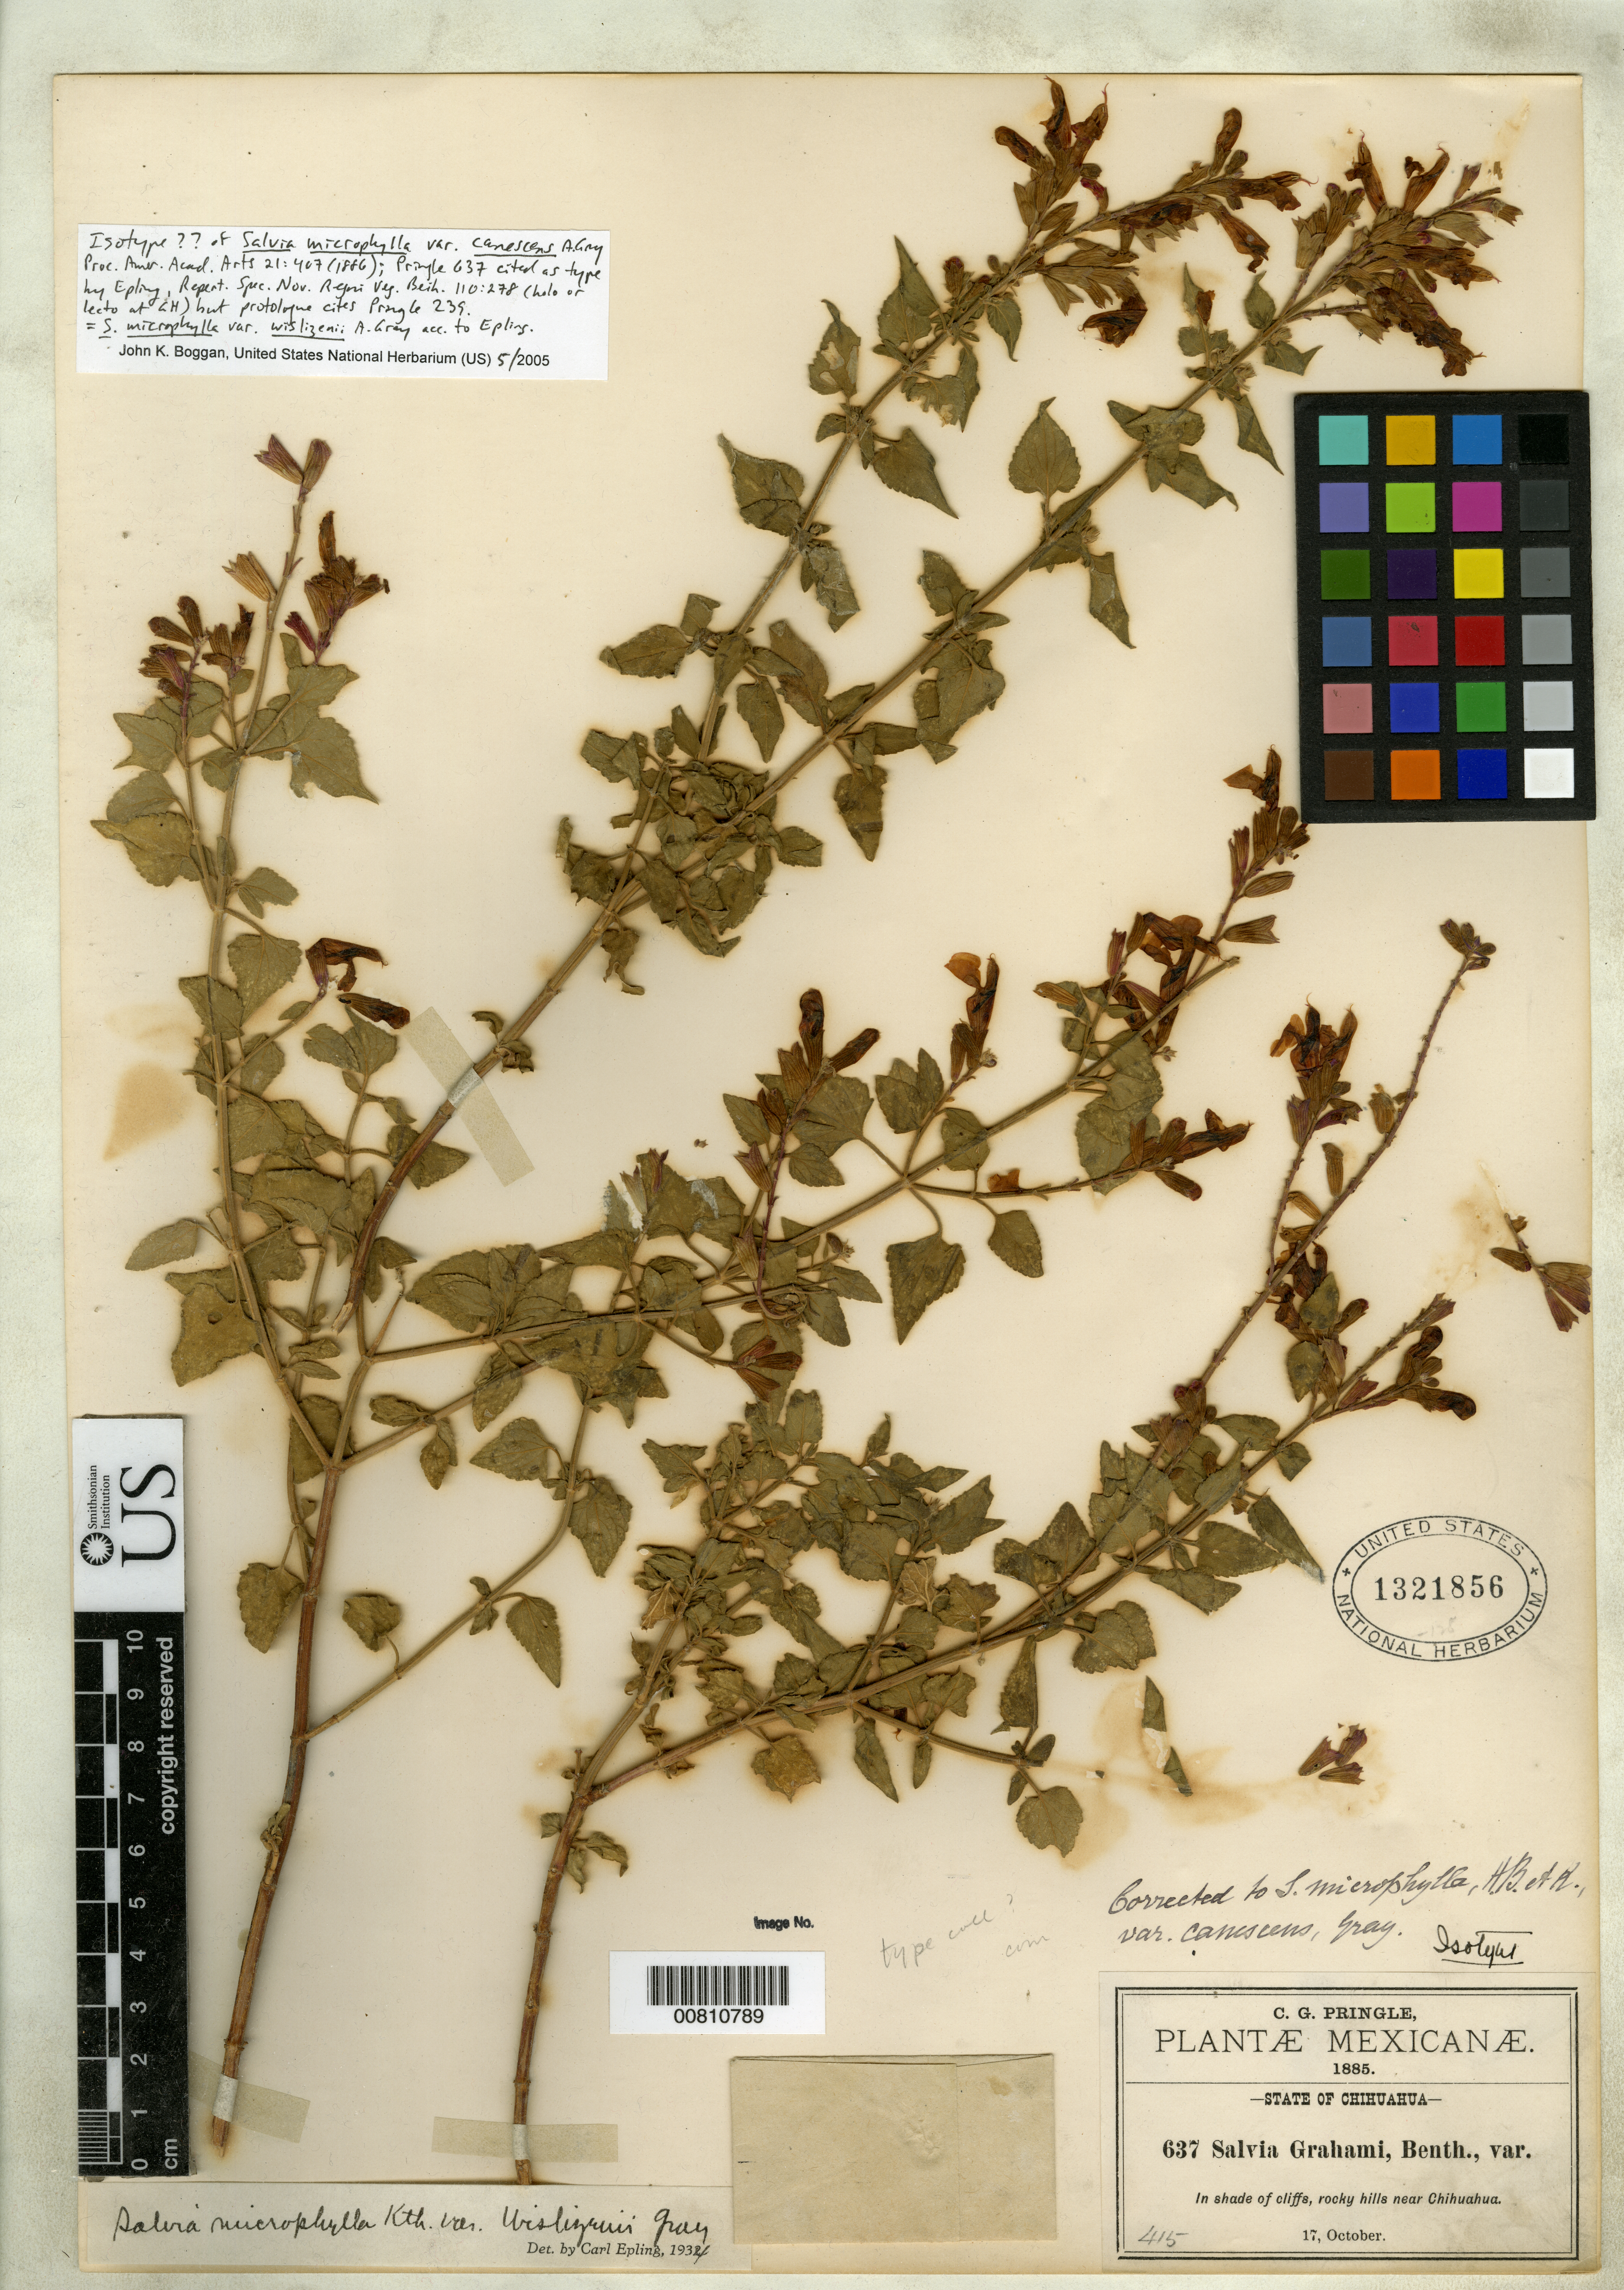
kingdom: Plantae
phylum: Tracheophyta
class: Magnoliopsida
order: Lamiales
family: Lamiaceae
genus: Salvia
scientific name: Salvia microphylla var. canescens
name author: A. Gray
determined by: Epling, C. C.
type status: Possible Isotype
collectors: C. G. Pringle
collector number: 637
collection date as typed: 17 Oct 1885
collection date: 1885-10-17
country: Mexico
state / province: Chihuahua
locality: In shade of cliffs, rocky hills near Chihuahua.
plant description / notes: Dubious type material. Pringle 637 cited as type (holo at GH) by Epling, Repert. Spec. Nov. Regni Veg. Beih. 110: 278 (1939) but protologue cites Pringle 239.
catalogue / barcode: US 1321856